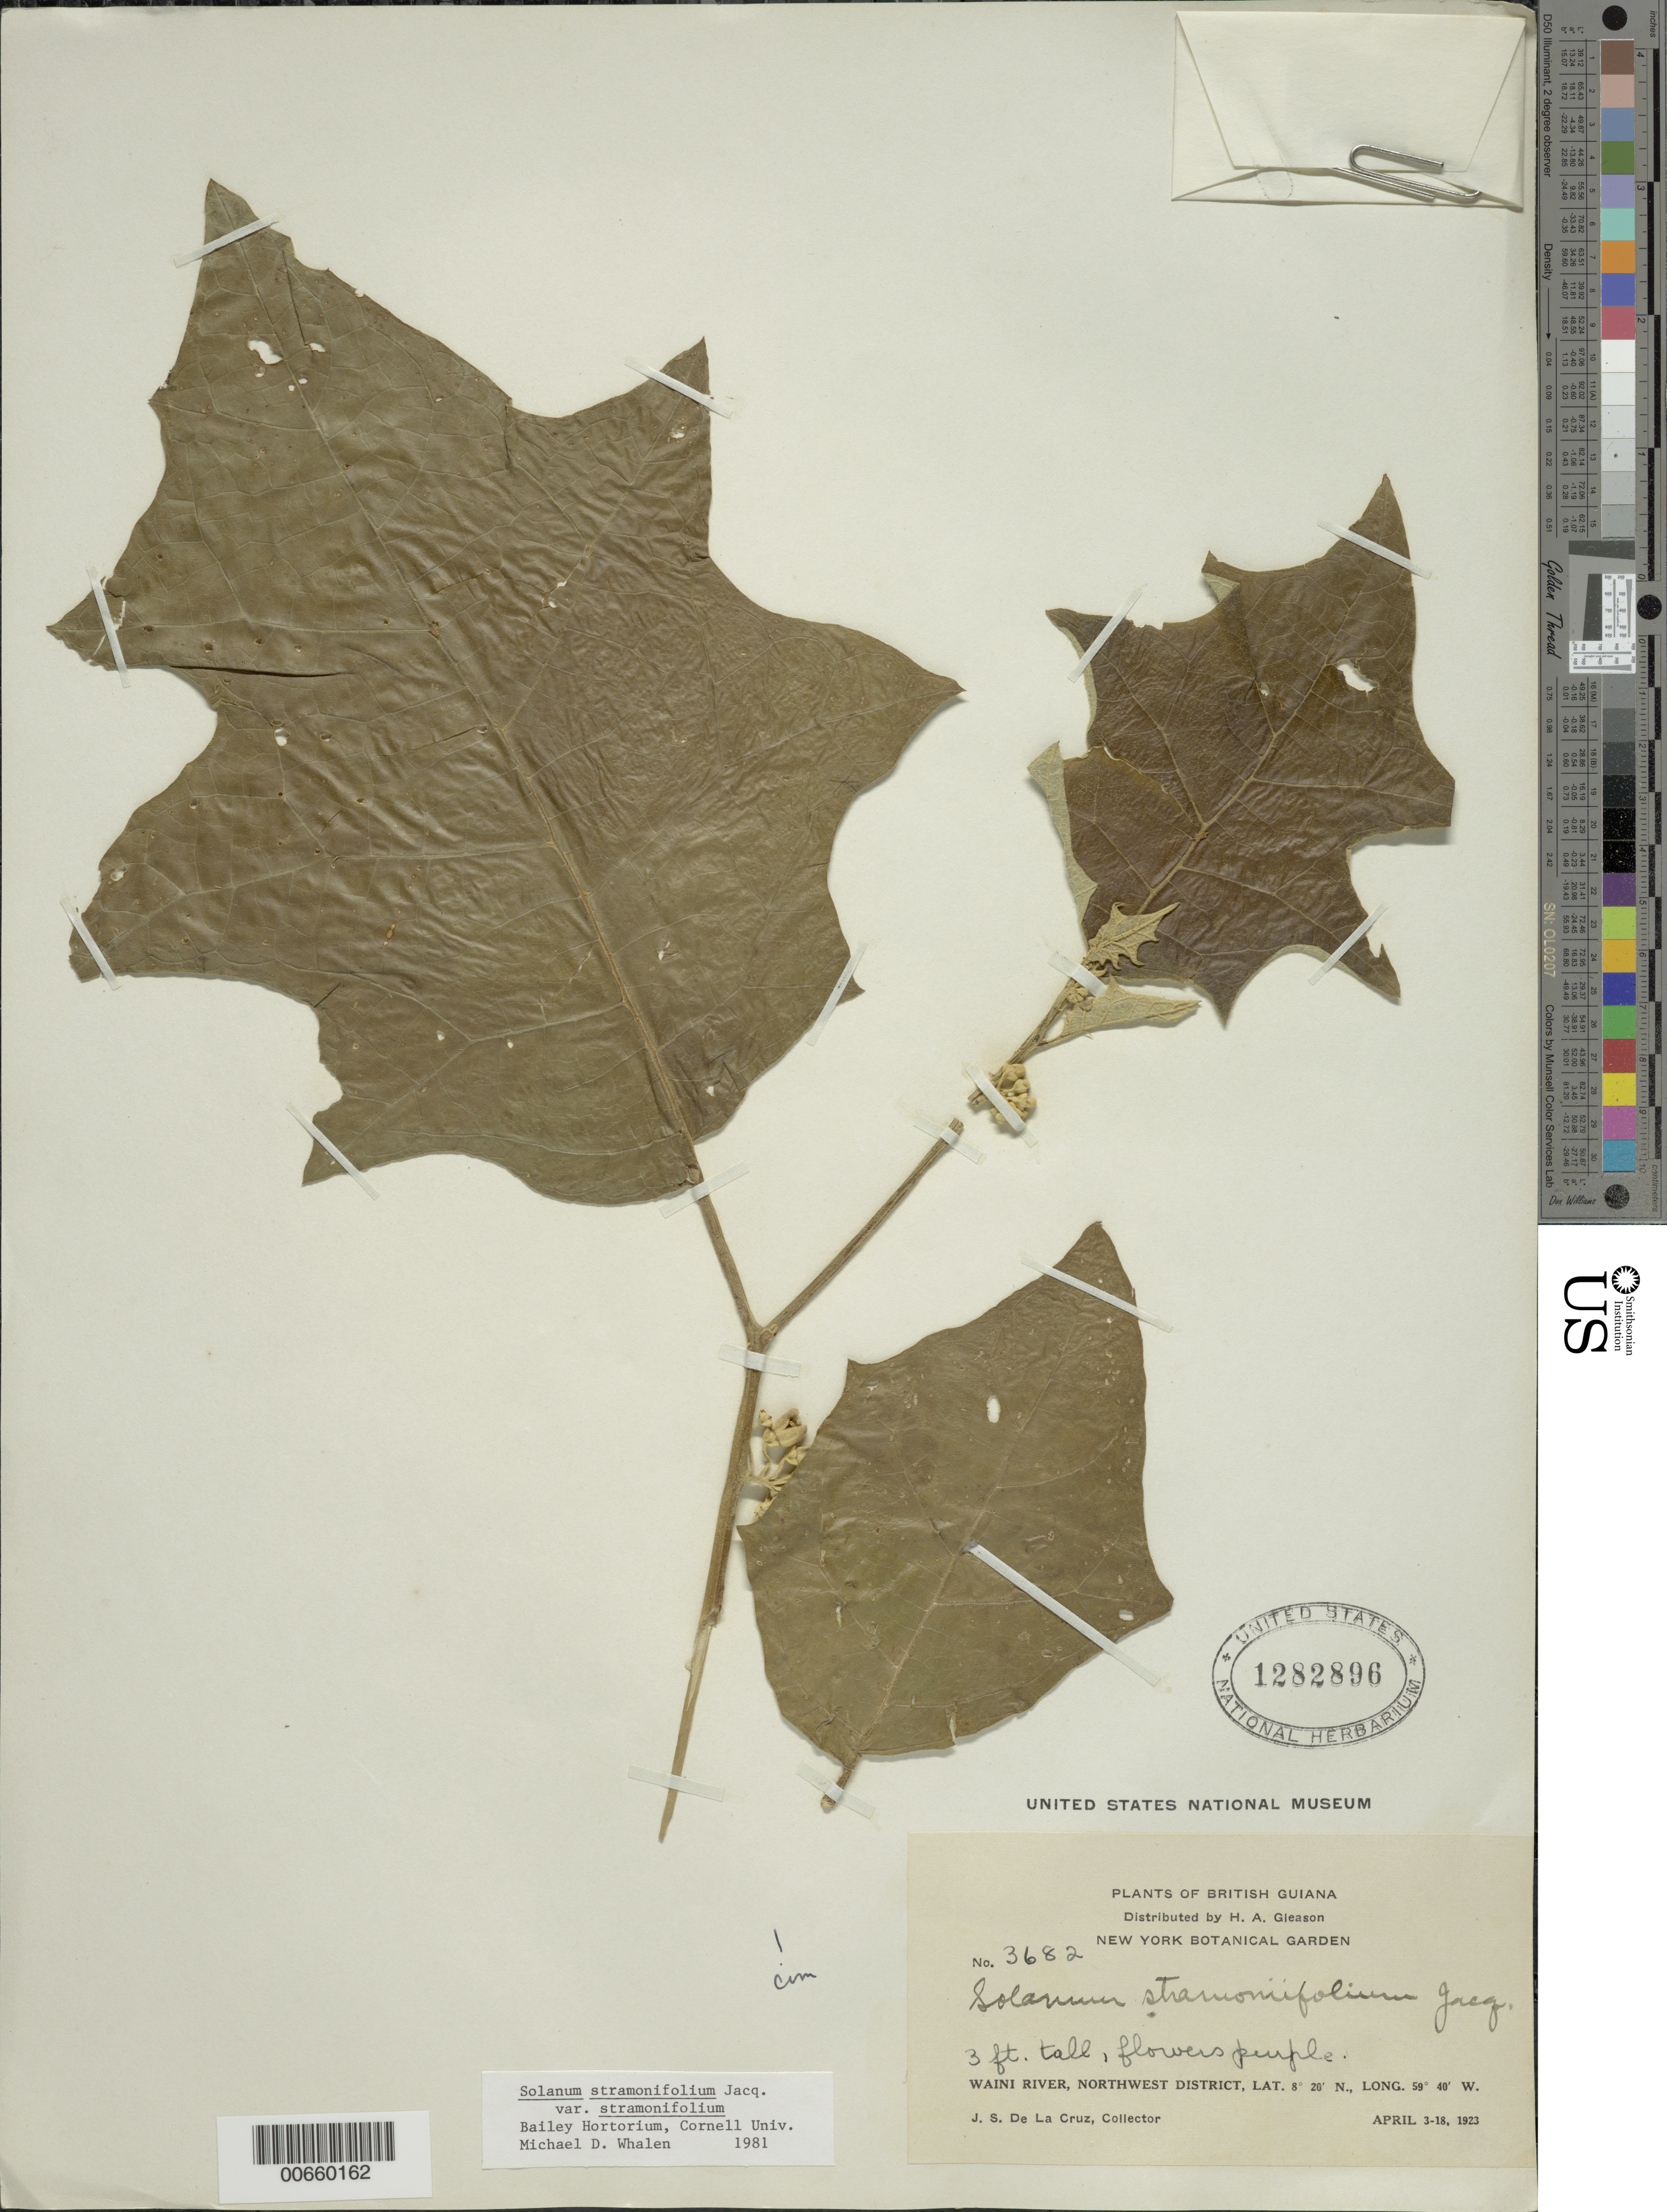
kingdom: Plantae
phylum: Tracheophyta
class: Magnoliopsida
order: Solanales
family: Solanaceae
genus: Solanum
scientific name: Solanum stramoniifolium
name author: Jacq.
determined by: Whalen, M. D.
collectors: J. S. de la Cruz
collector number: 3682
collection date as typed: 4 Apr 1923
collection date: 1923-04-04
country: Guyana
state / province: Barima-Waini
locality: Waini R., NW District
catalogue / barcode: US 1282896